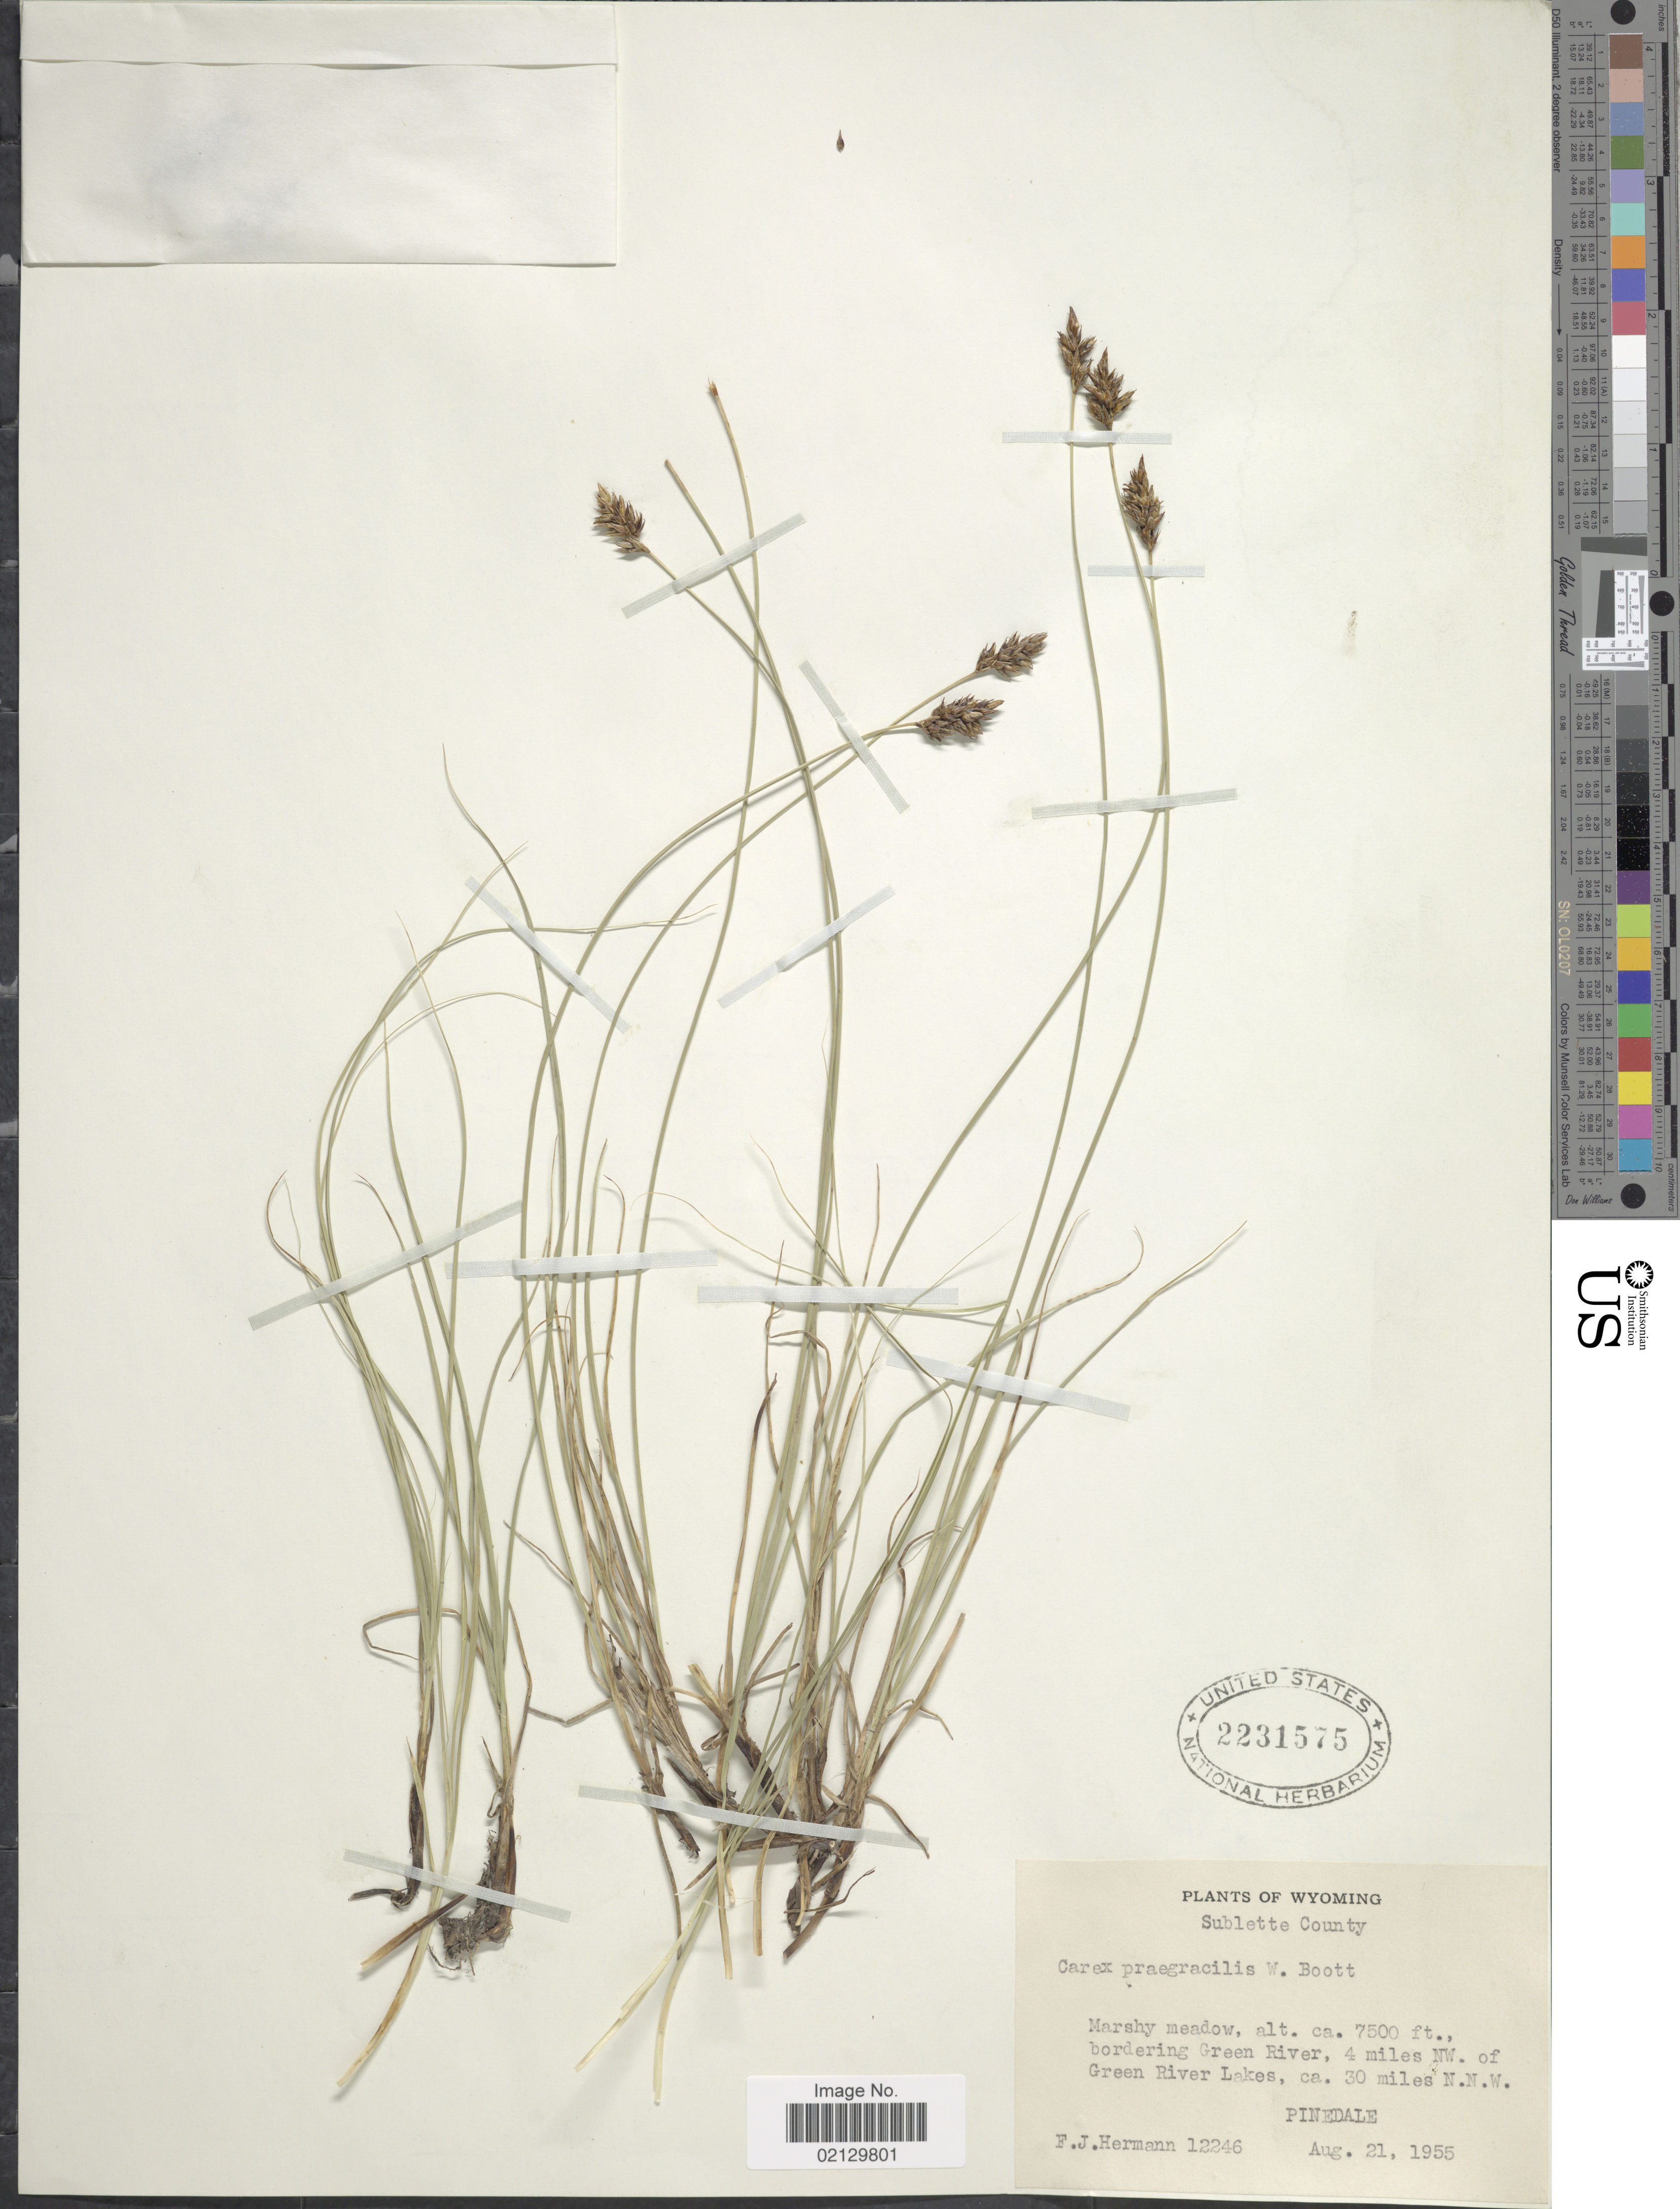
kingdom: Plantae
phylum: Tracheophyta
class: Liliopsida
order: Poales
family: Cyperaceae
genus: Carex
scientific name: Carex praegracilis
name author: W. Boott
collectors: F. J. Hermann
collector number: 12246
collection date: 1955-08-21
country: United States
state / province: Wyoming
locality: Wyoming, Sublette County, Marshy meadow, bordering Green River, 4 miles NW of Green River Lakes, ca, 30 miles N.N.W. Pinedale.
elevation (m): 2286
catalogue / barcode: US 2231575